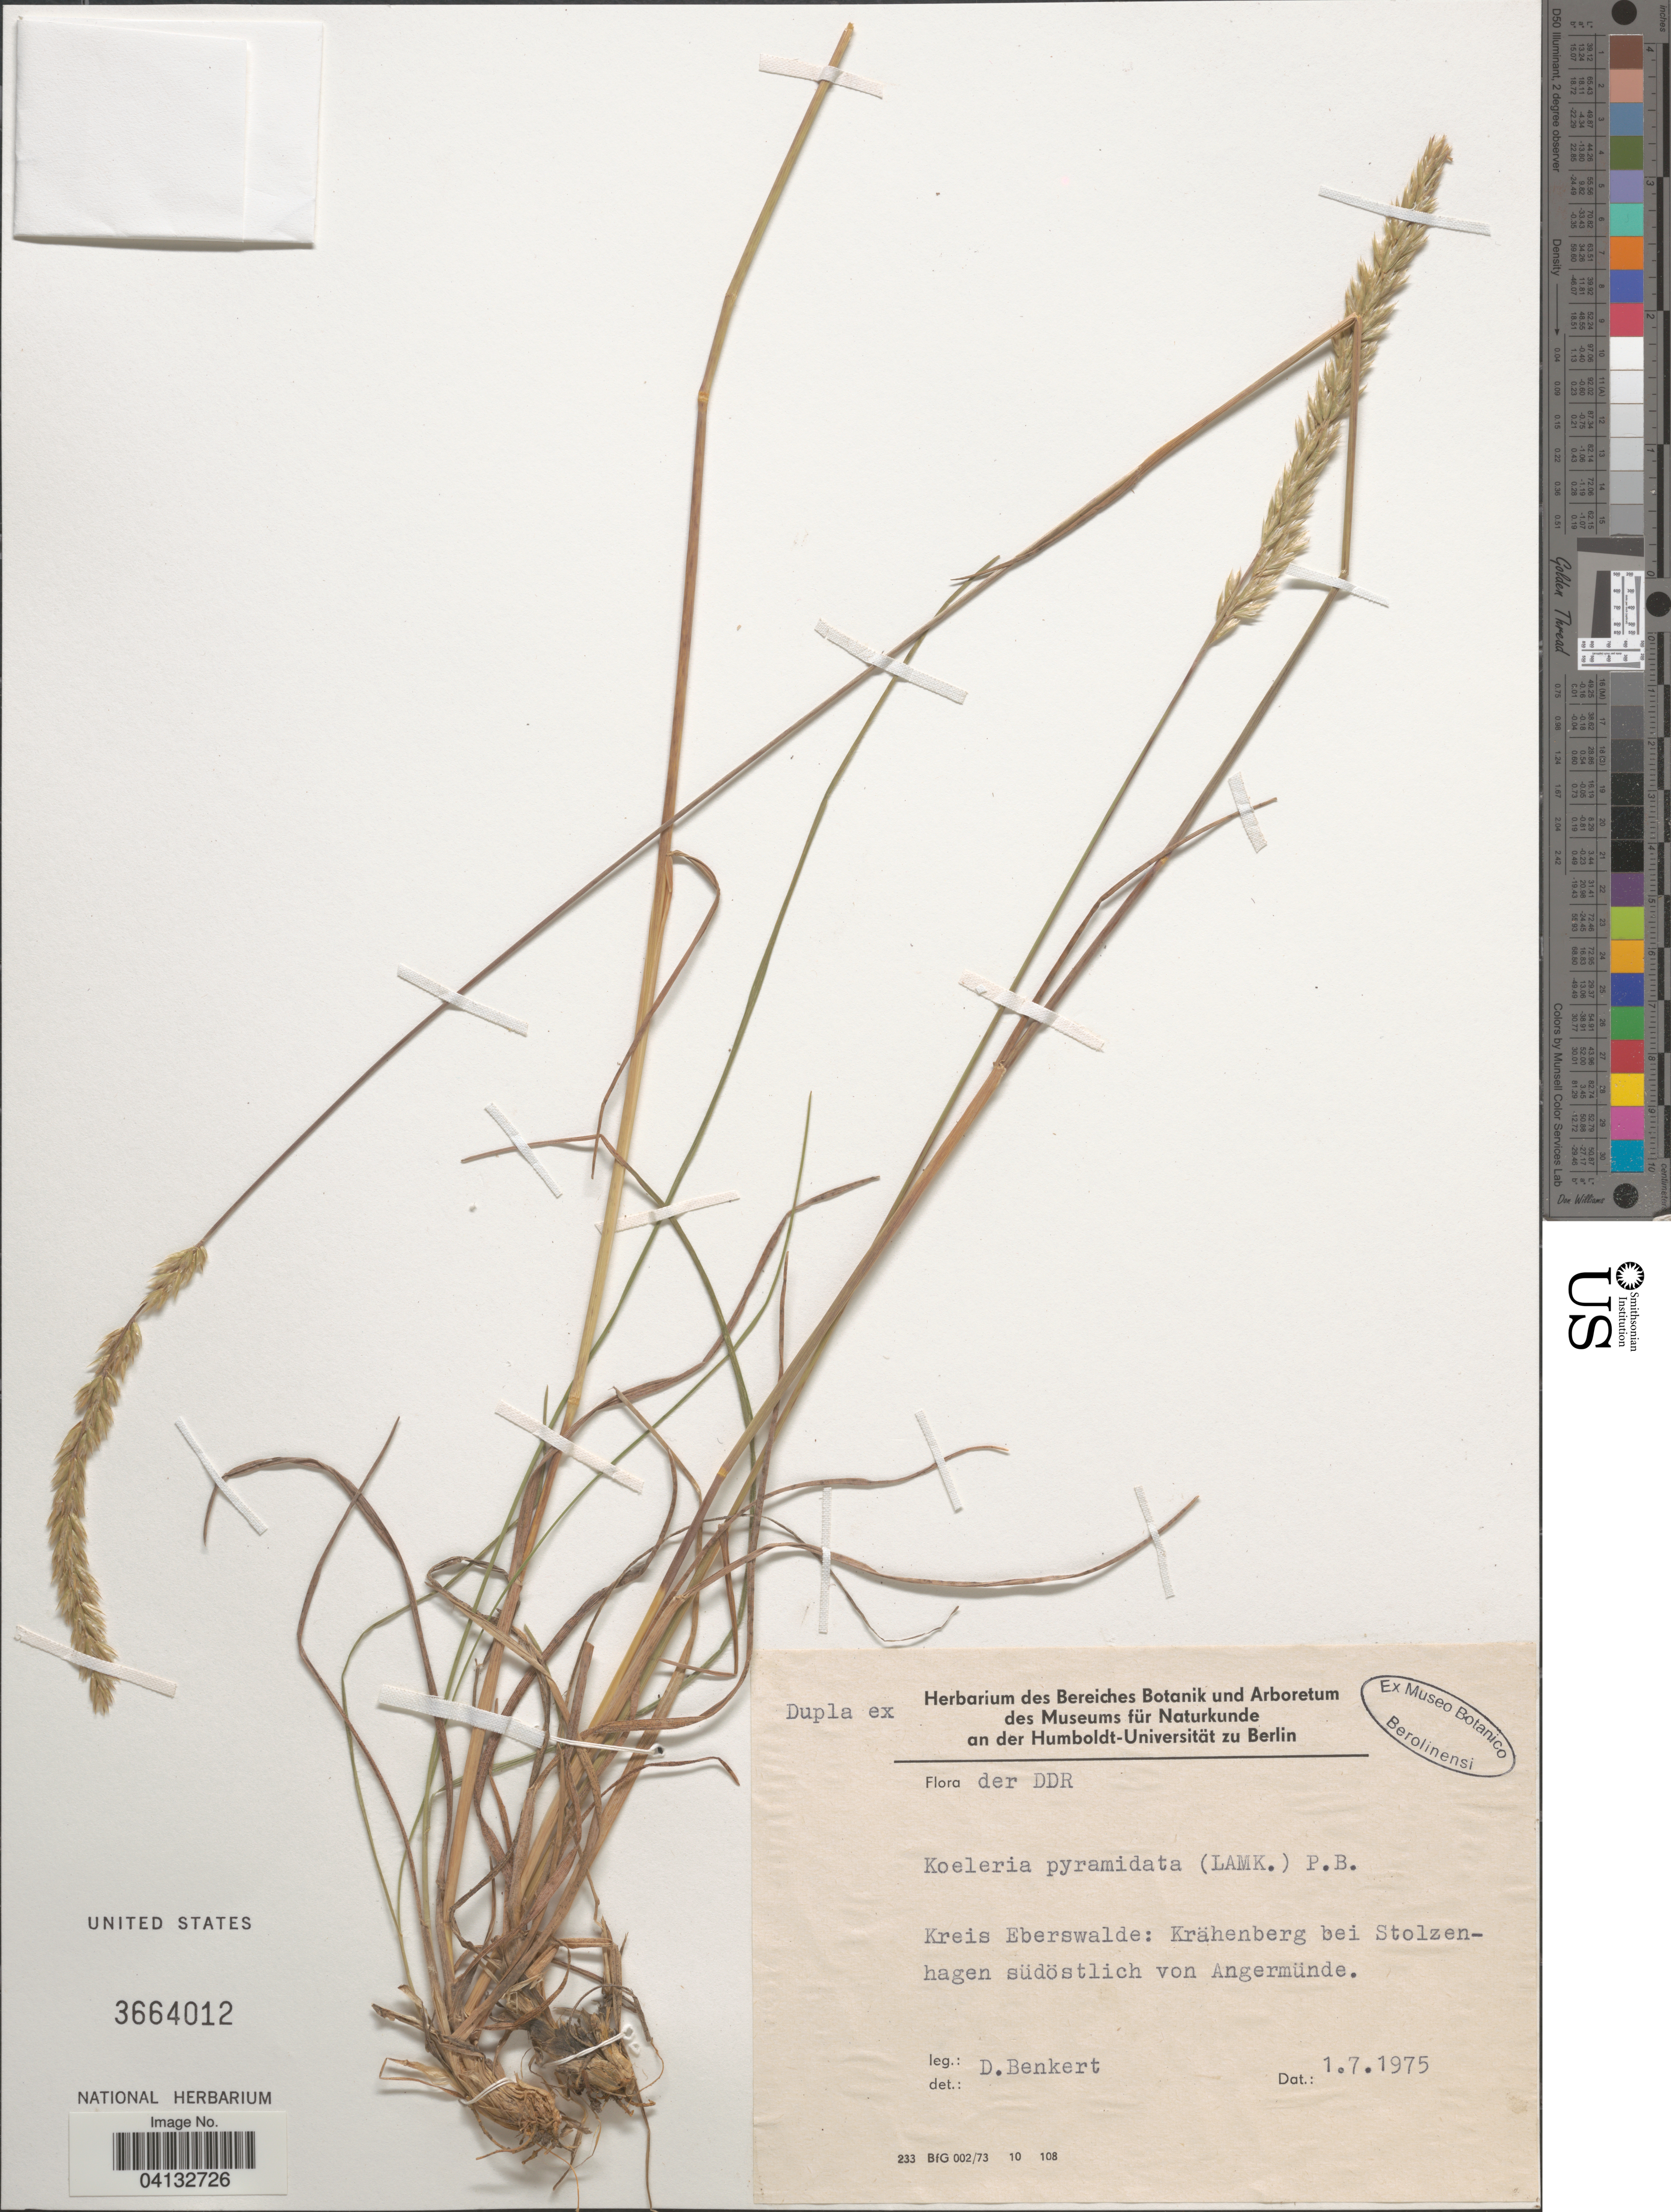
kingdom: Plantae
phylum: Tracheophyta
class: Liliopsida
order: Poales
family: Poaceae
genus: Koeleria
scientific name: Koeleria pyramidata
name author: (Lam.) P. Beauv.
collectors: D. Benkert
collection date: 1975-07-01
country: Germany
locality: DDR. Kreis Eberswalde: Krähenberg bei Stolzenhagen südöstlich von Angermünde.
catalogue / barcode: US 3664012